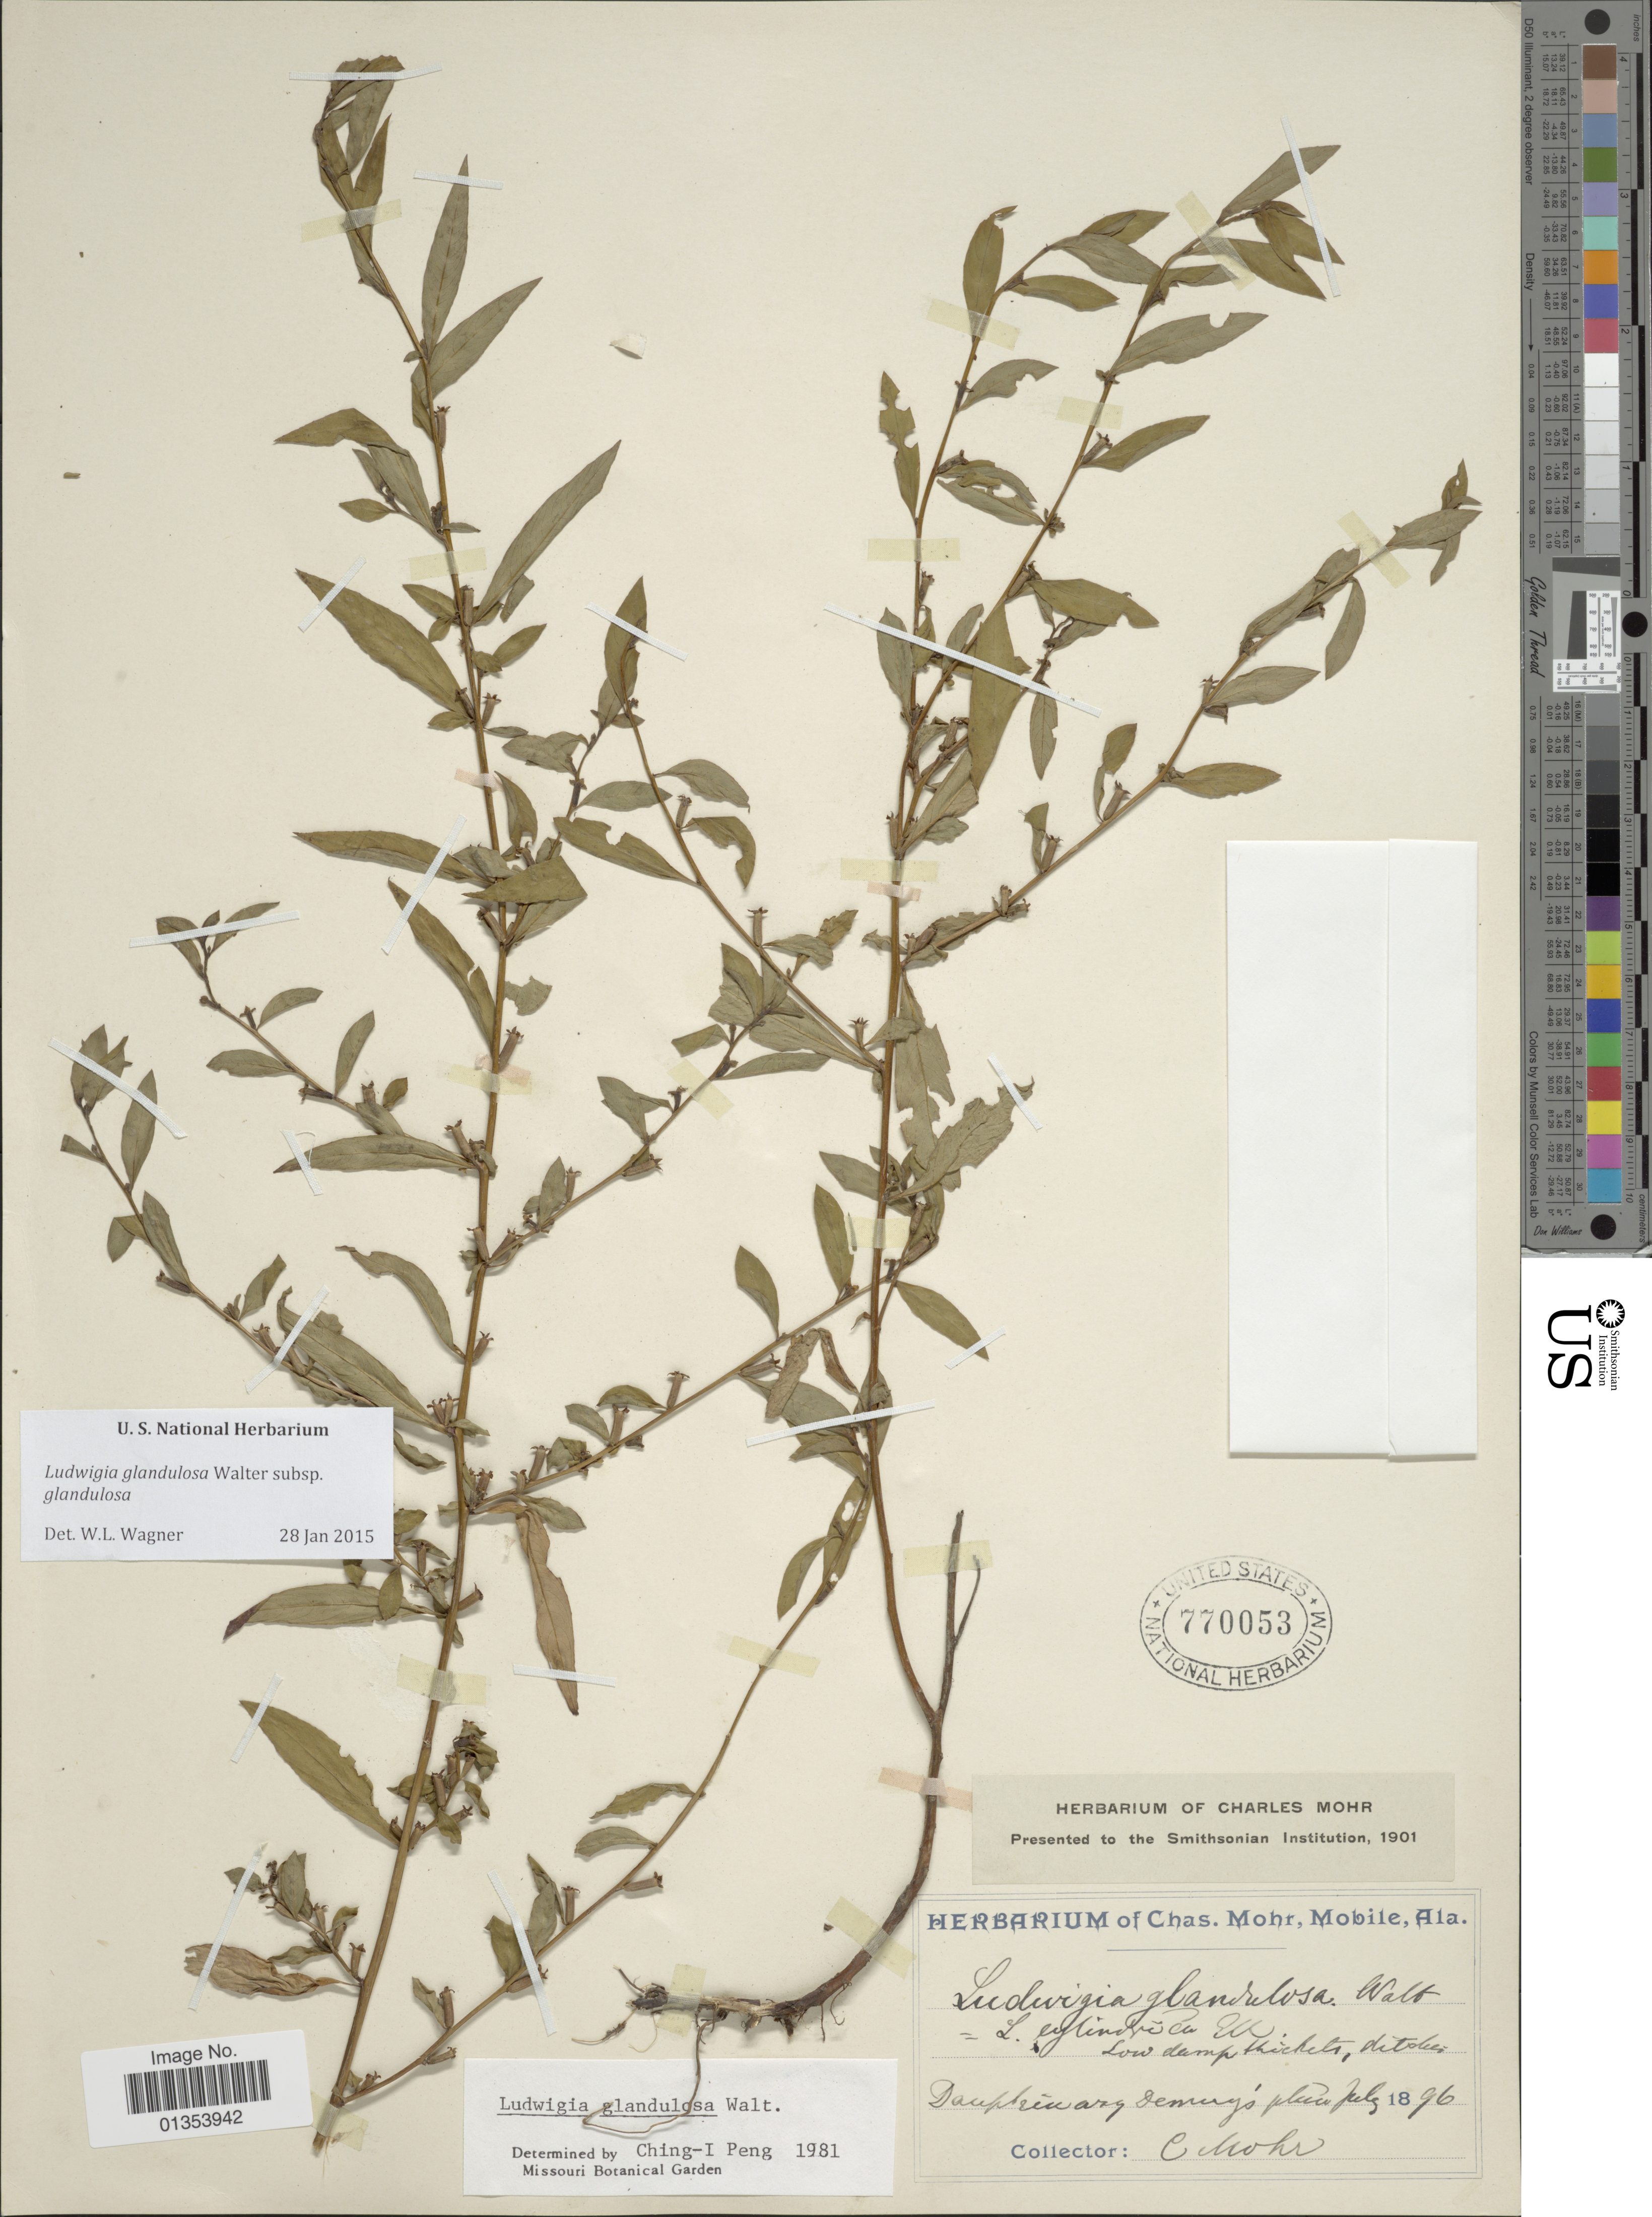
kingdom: Plantae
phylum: Tracheophyta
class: Magnoliopsida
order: Myrtales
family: Onagraceae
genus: Ludwigia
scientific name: Ludwigia glandulosa subsp. glandulosa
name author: Walter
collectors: C. T. Mohr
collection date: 1896-07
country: United States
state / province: Alabama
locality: Dauphin way Demuy's place.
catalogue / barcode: US 770053